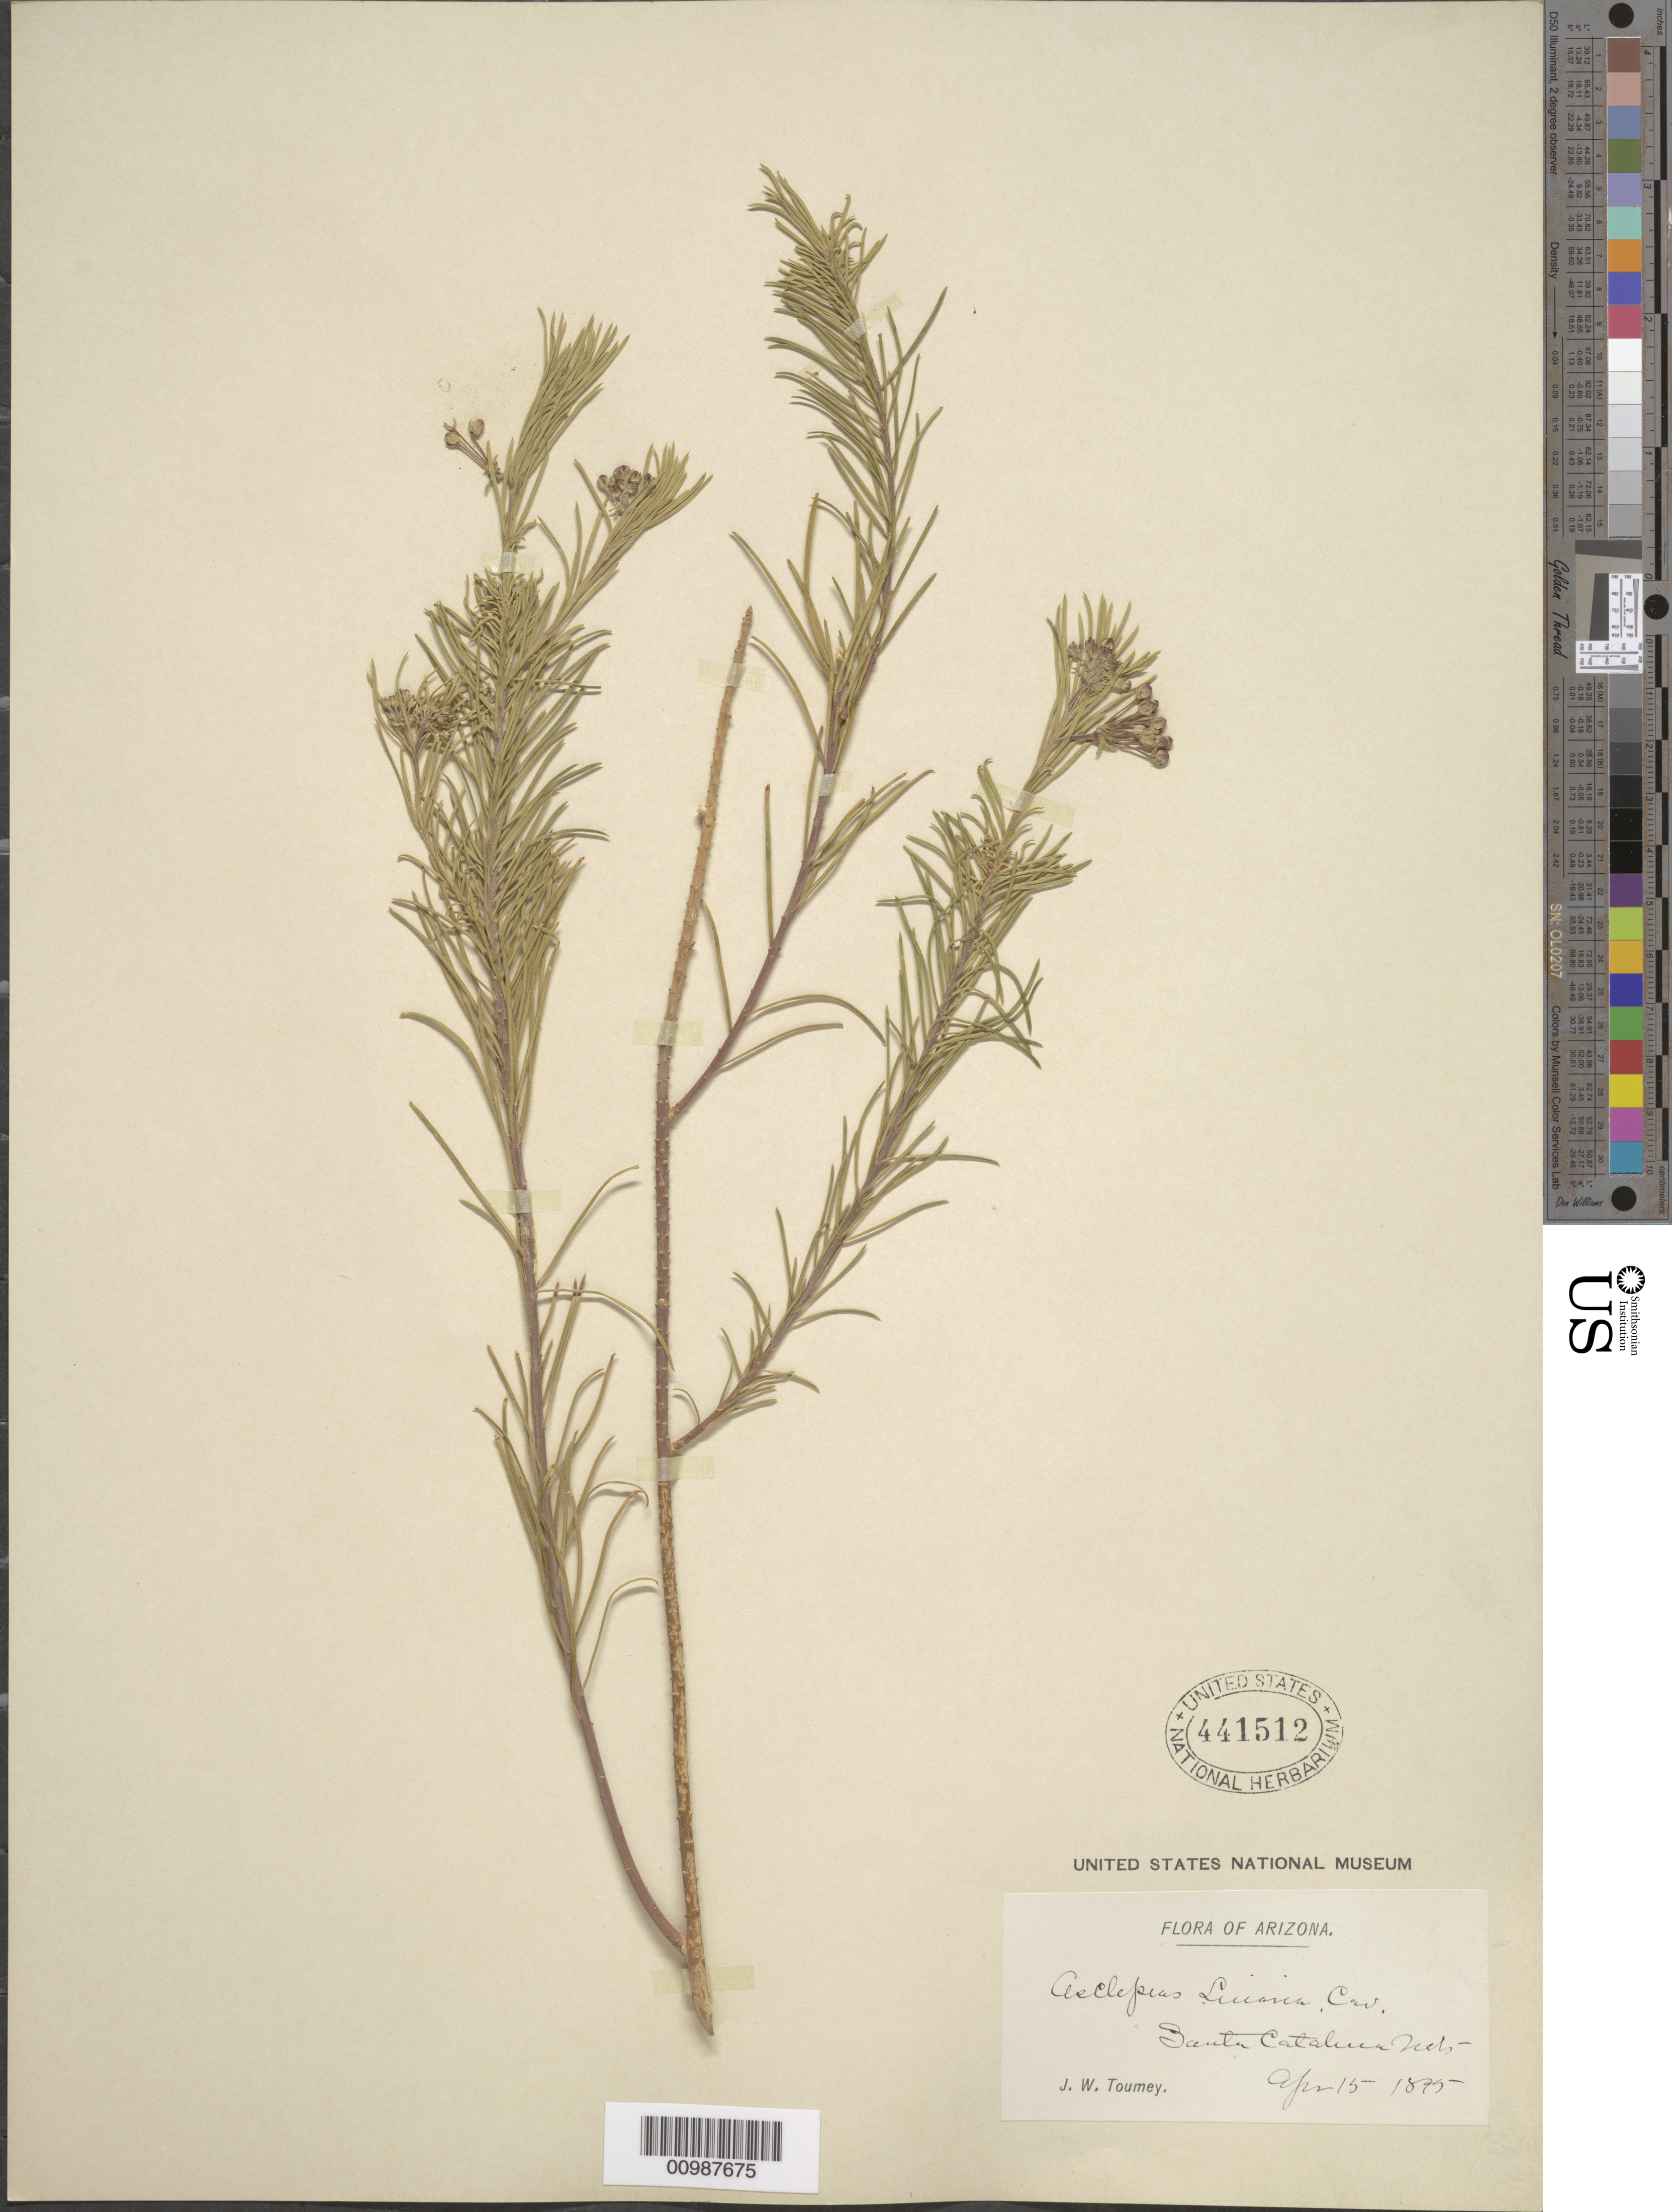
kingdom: Plantae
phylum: Tracheophyta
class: Magnoliopsida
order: Gentianales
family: Apocynaceae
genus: Asclepias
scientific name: Asclepias linaria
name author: Cav.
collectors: J. W. Toumey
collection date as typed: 15 Apr 1895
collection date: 1895-04-15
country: United States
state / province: Arizona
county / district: Pima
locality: Santa Catalina Mountains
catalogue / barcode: US 441512